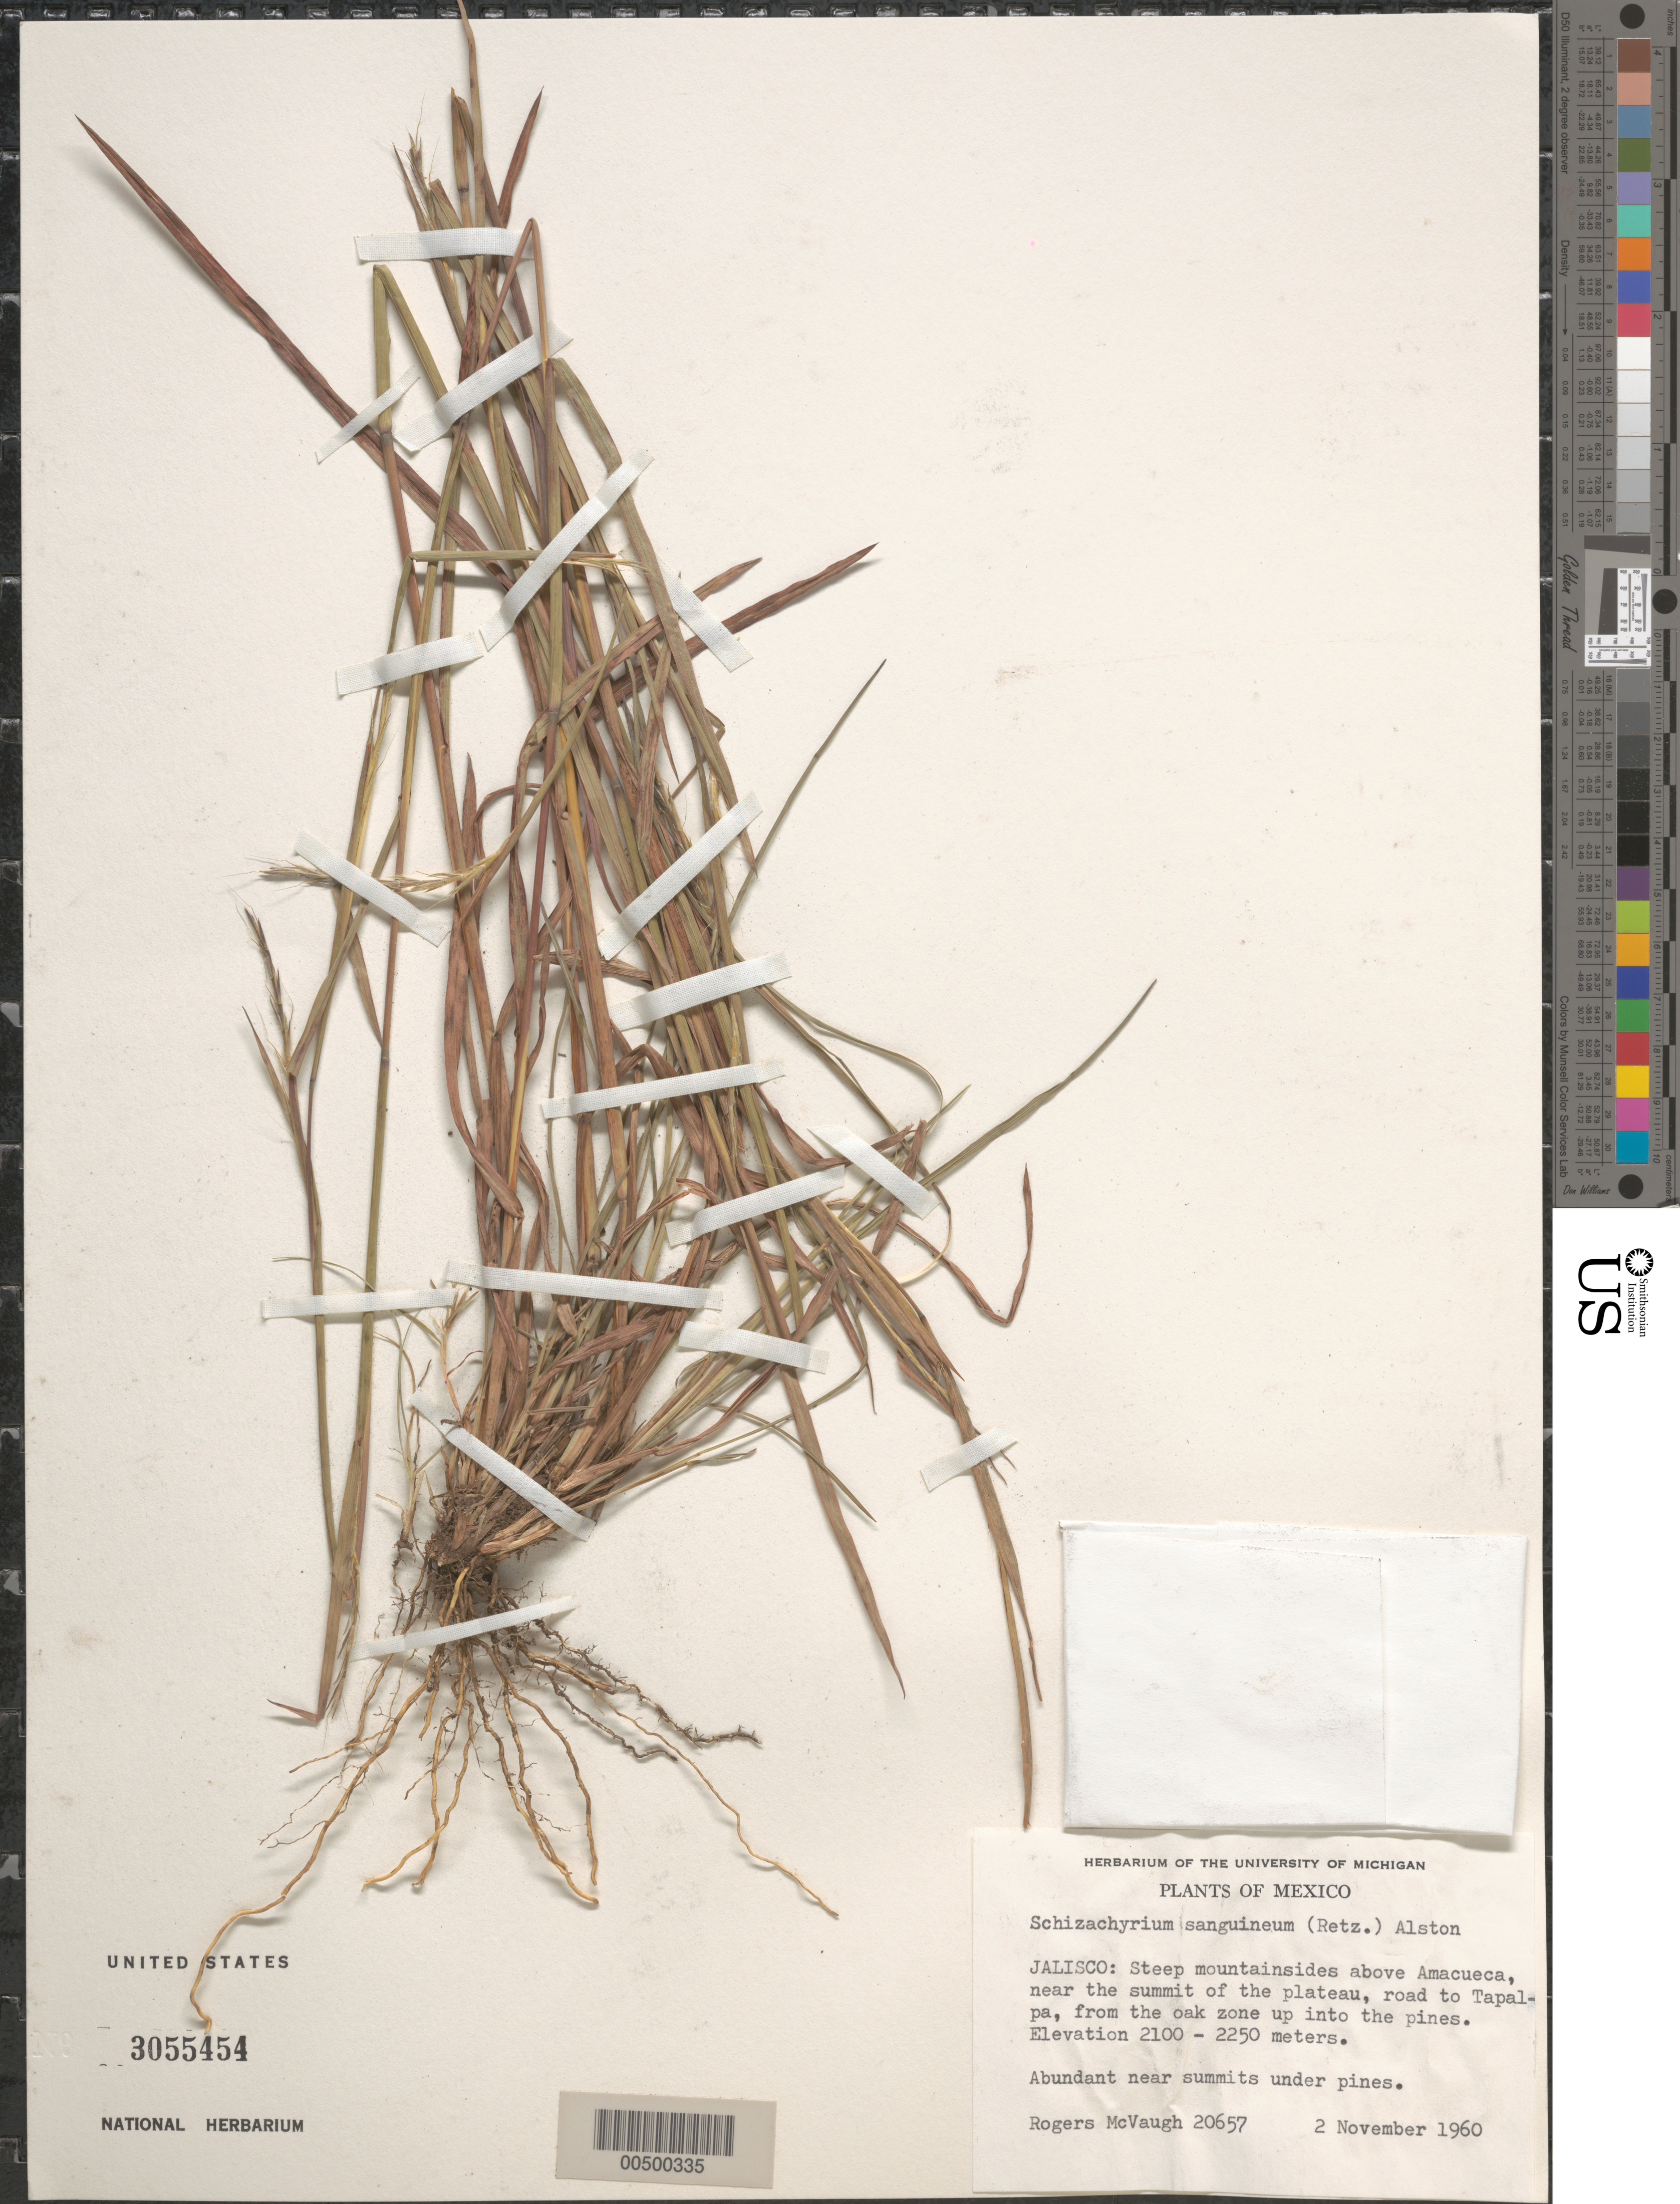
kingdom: Plantae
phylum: Tracheophyta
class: Liliopsida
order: Poales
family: Poaceae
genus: Schizachyrium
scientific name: Schizachyrium sanguineum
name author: (Retz.) Alston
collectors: R. McVaugh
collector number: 20657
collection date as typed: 2 Nov 1960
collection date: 1960-11-02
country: Mexico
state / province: Jalisco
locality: Above Amacueca, rd to Tapalpa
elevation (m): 2100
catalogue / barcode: US 3055454